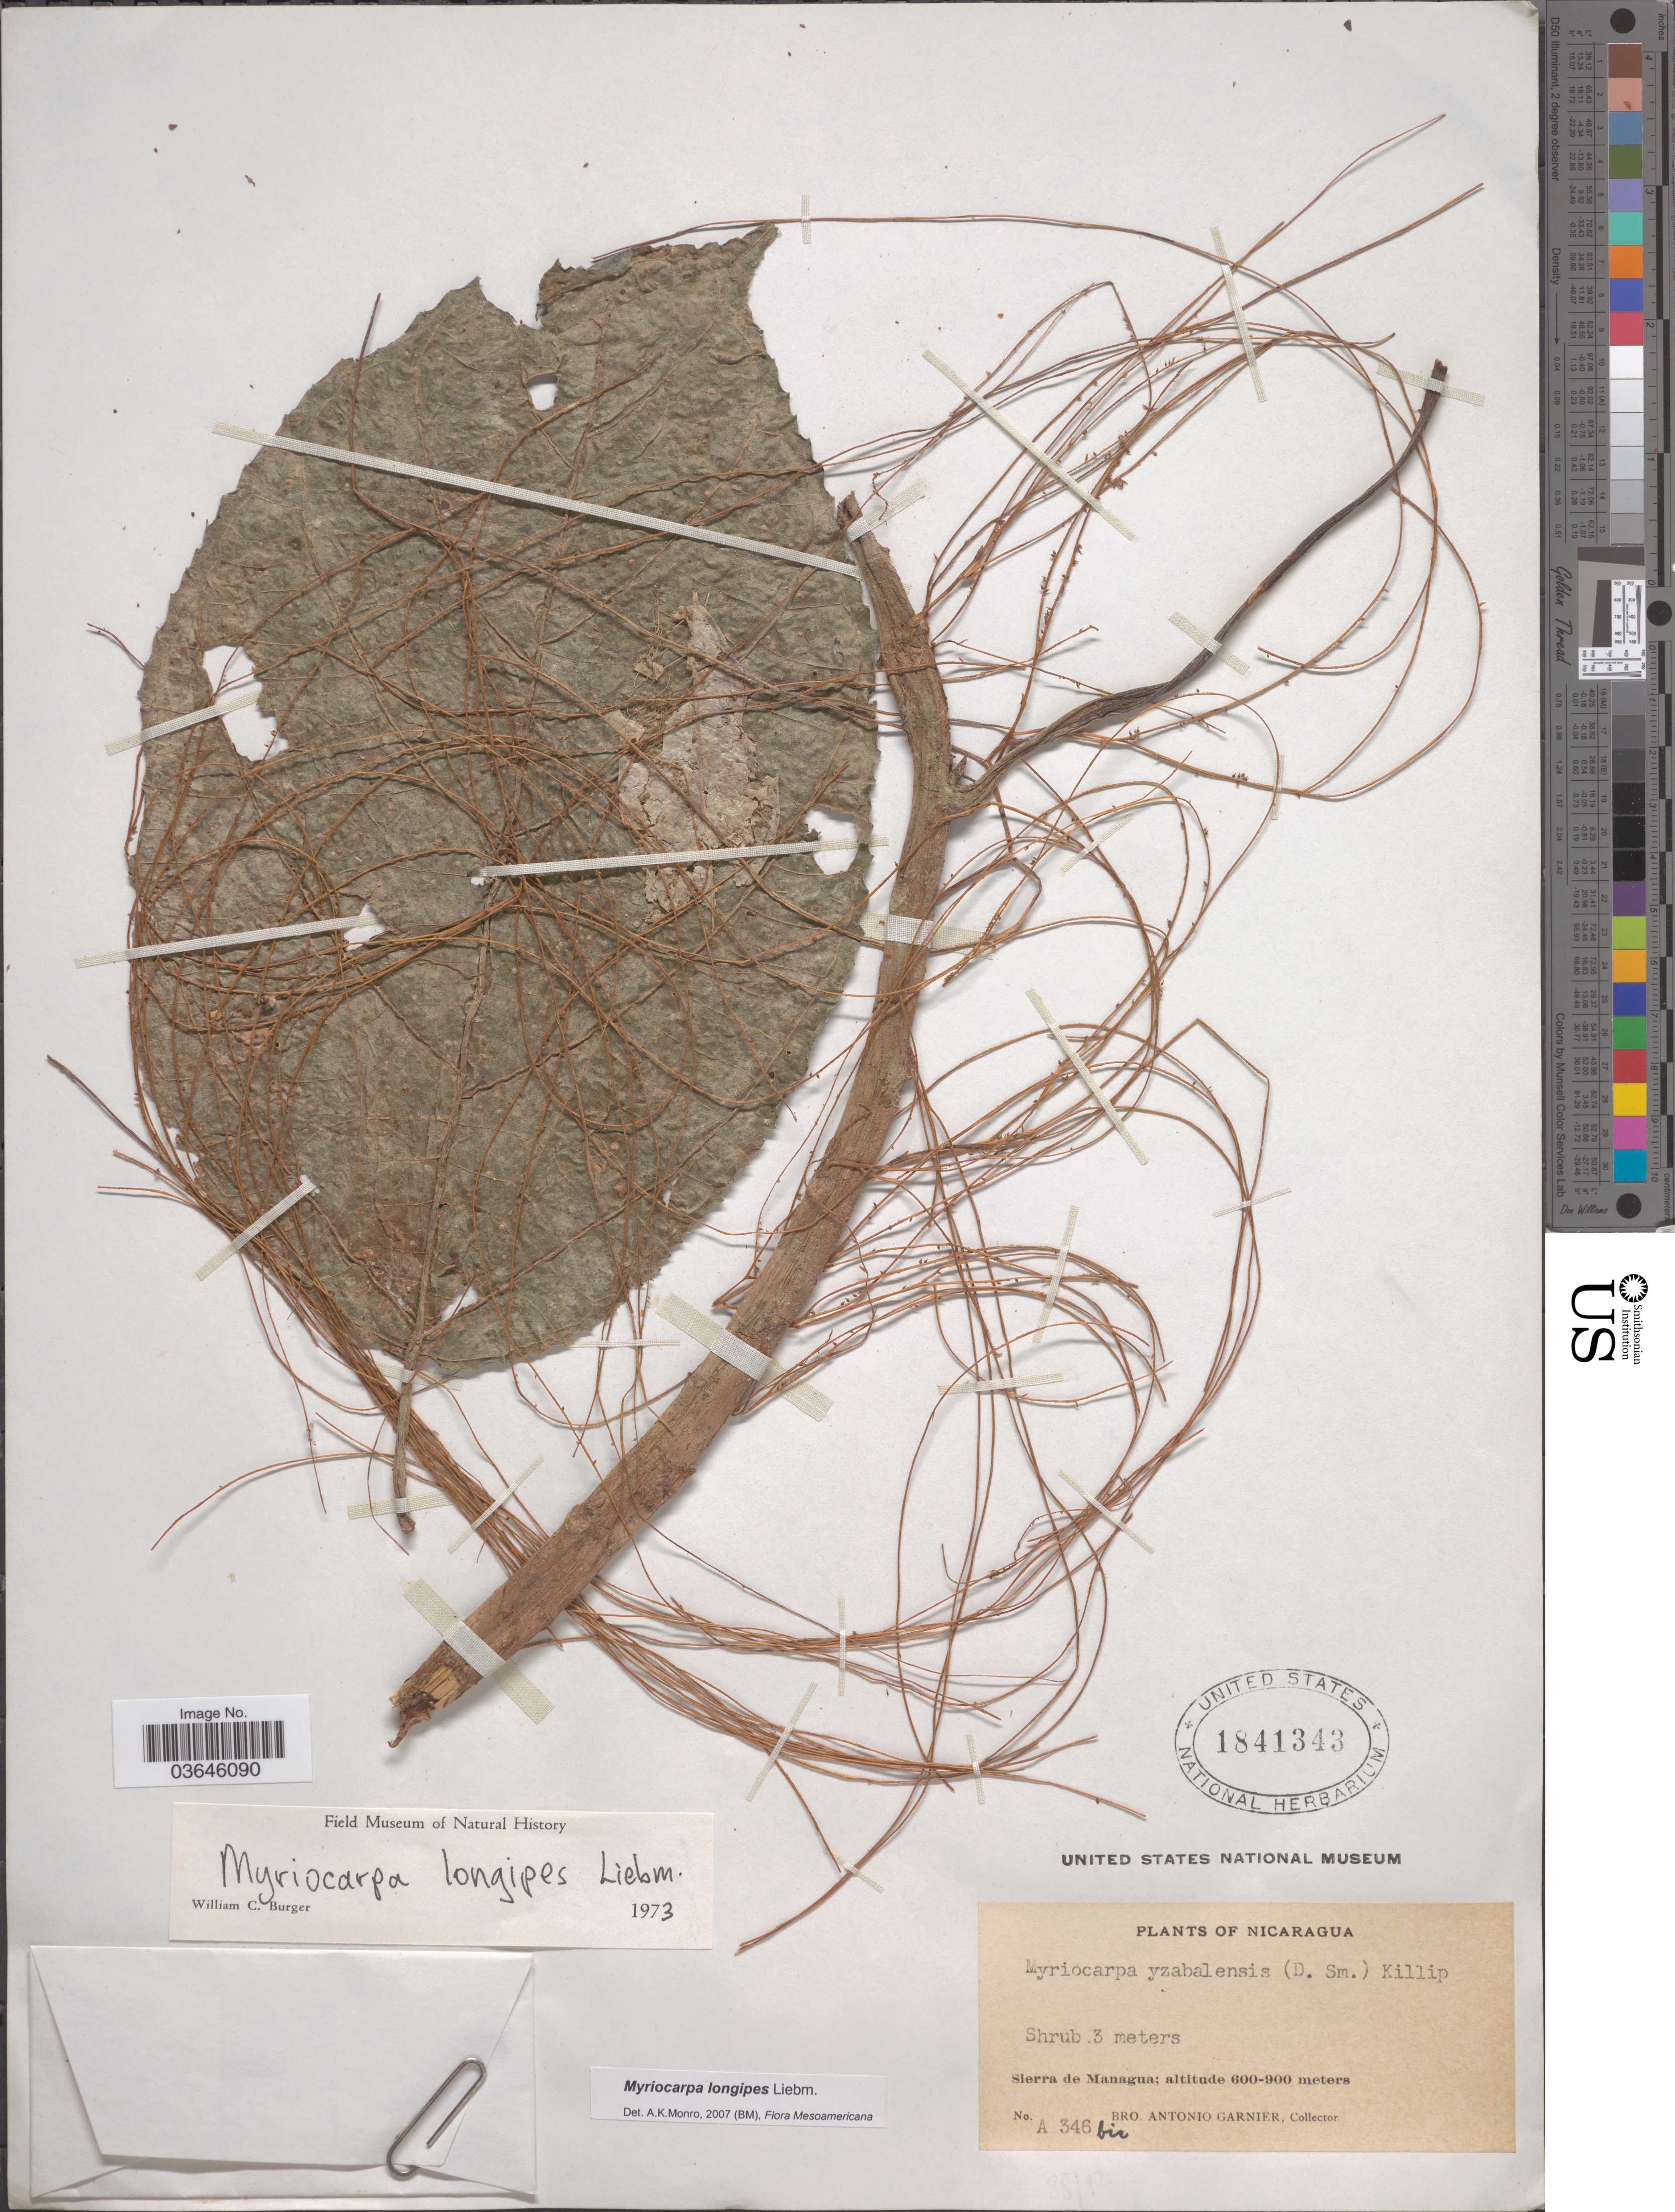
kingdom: Plantae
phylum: Tracheophyta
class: Magnoliopsida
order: Rosales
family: Urticaceae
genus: Myriocarpa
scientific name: Myriocarpa longipes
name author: Liebm.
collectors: Bro. A. Garnier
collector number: A346bis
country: Nicaragua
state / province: Managua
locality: Sierra de Managua.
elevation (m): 600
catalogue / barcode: US 1841343